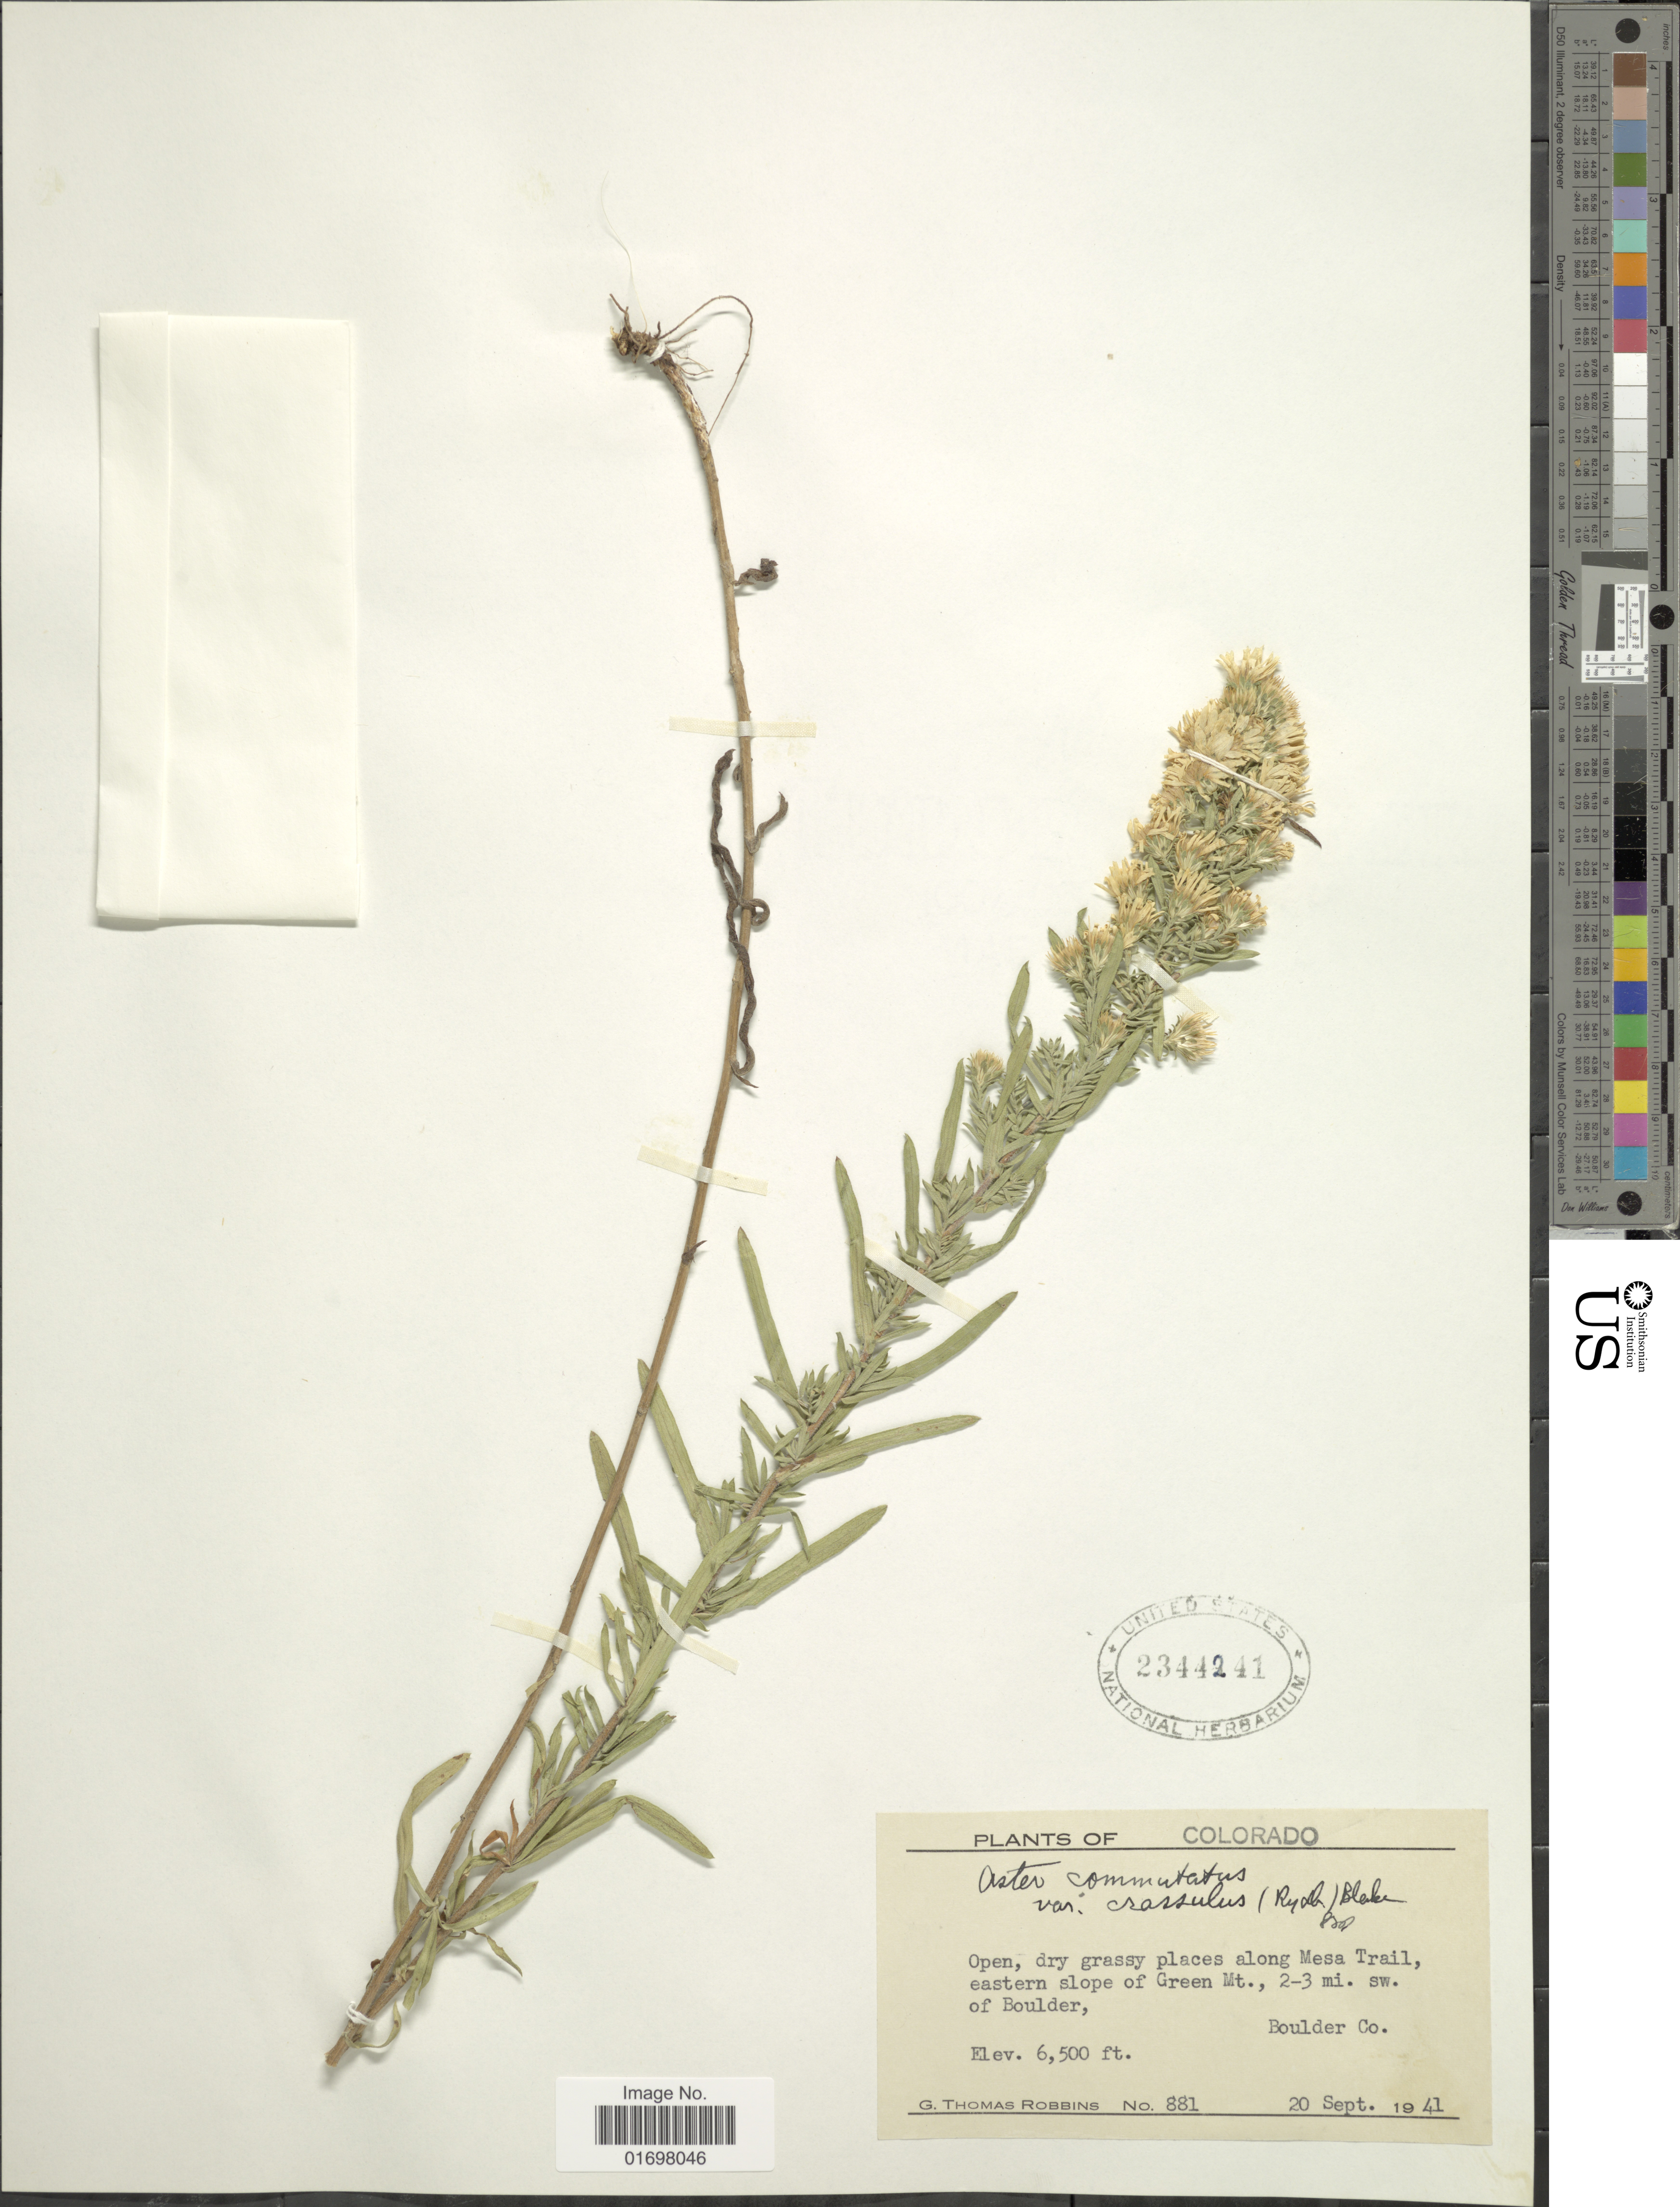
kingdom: Plantae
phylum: Tracheophyta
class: Magnoliopsida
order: Asterales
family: Asteraceae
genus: Symphyotrichum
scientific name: Symphyotrichum falcatum var. commutatum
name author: (Torr. & A. Gray) G.L. Nesom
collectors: G. T. Robbins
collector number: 881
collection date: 1941-09-20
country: United States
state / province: Colorado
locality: Along Mesa Trail , eastern slope of Green Mt., 2-3 mi. sw. of Boulder. Boulder Co.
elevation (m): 1981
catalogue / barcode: US 2344241